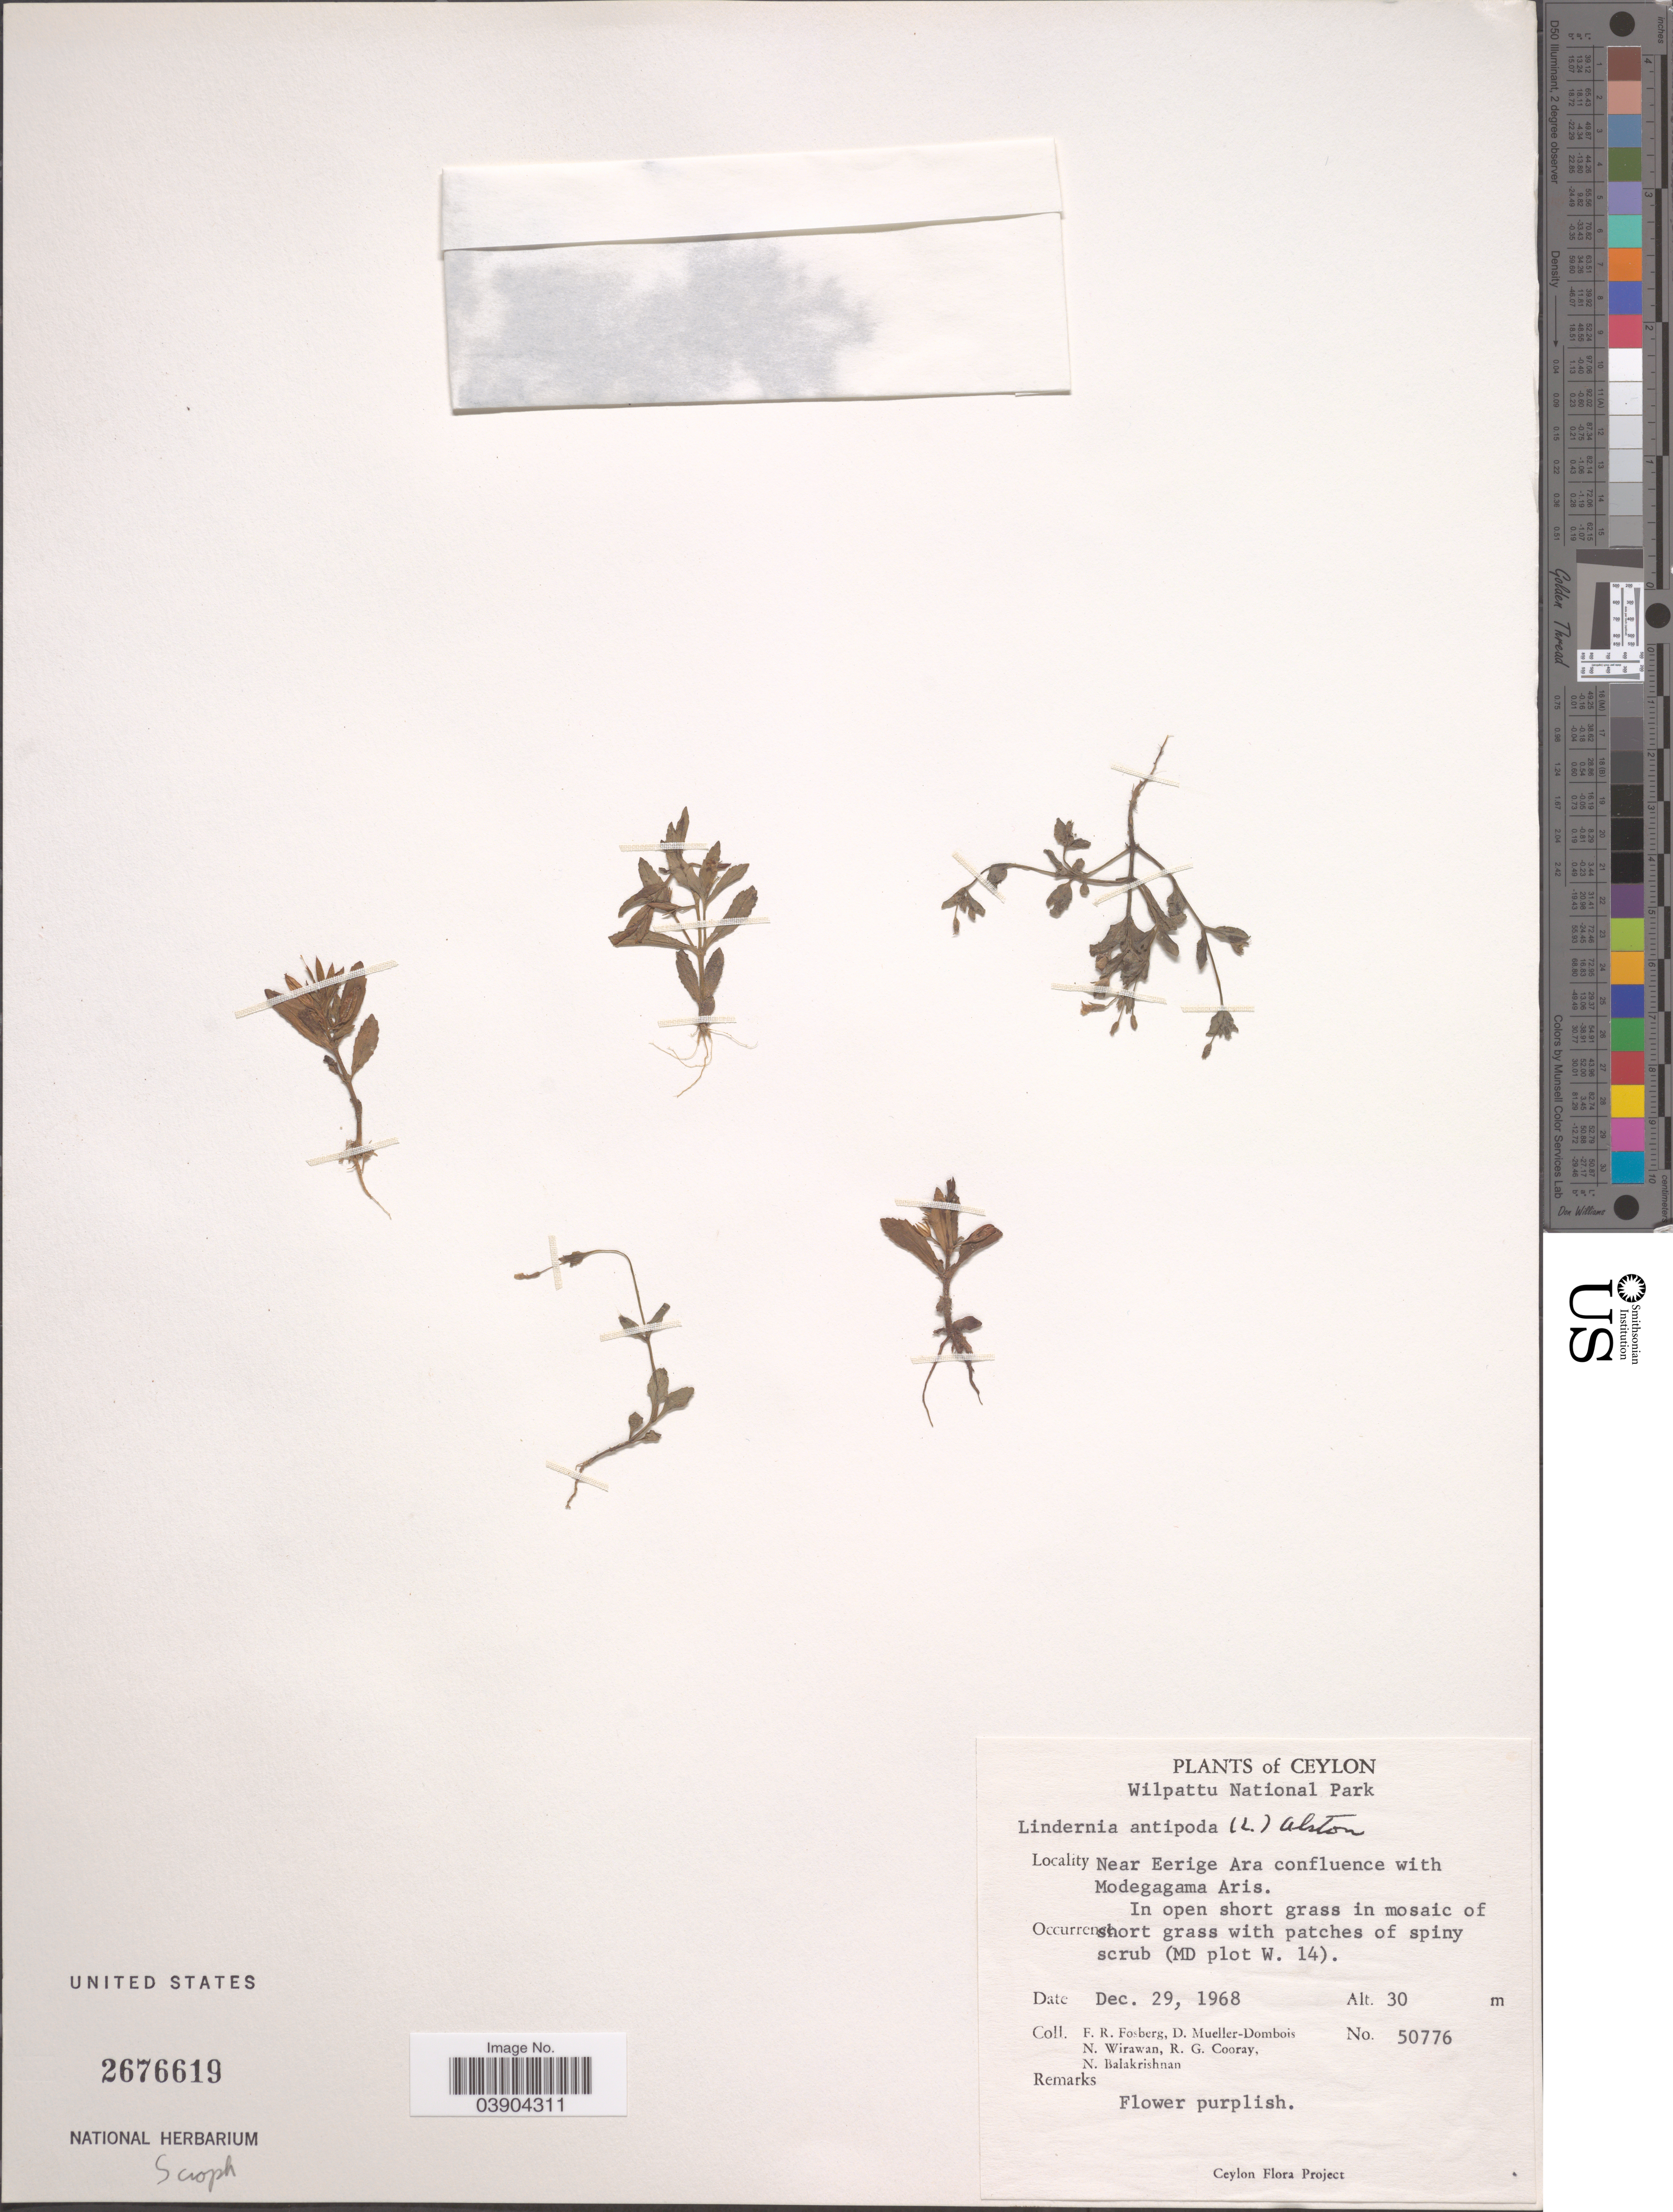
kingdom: Plantae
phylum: Tracheophyta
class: Magnoliopsida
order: Lamiales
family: Linderniaceae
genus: Lindernia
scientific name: Lindernia antipoda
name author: (L.) Alston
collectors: F. R. Fosberg, D. Mueller-Dombois, N. Wirawan, R. Cooray & N. Balakrishnan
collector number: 50776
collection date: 1968-12-29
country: Sri Lanka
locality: Ceylon. Wilpattu National Park. Near Eerige Ara confluence with Modegagama Aris. (MD plot W. 14).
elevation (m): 30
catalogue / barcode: US 2676619